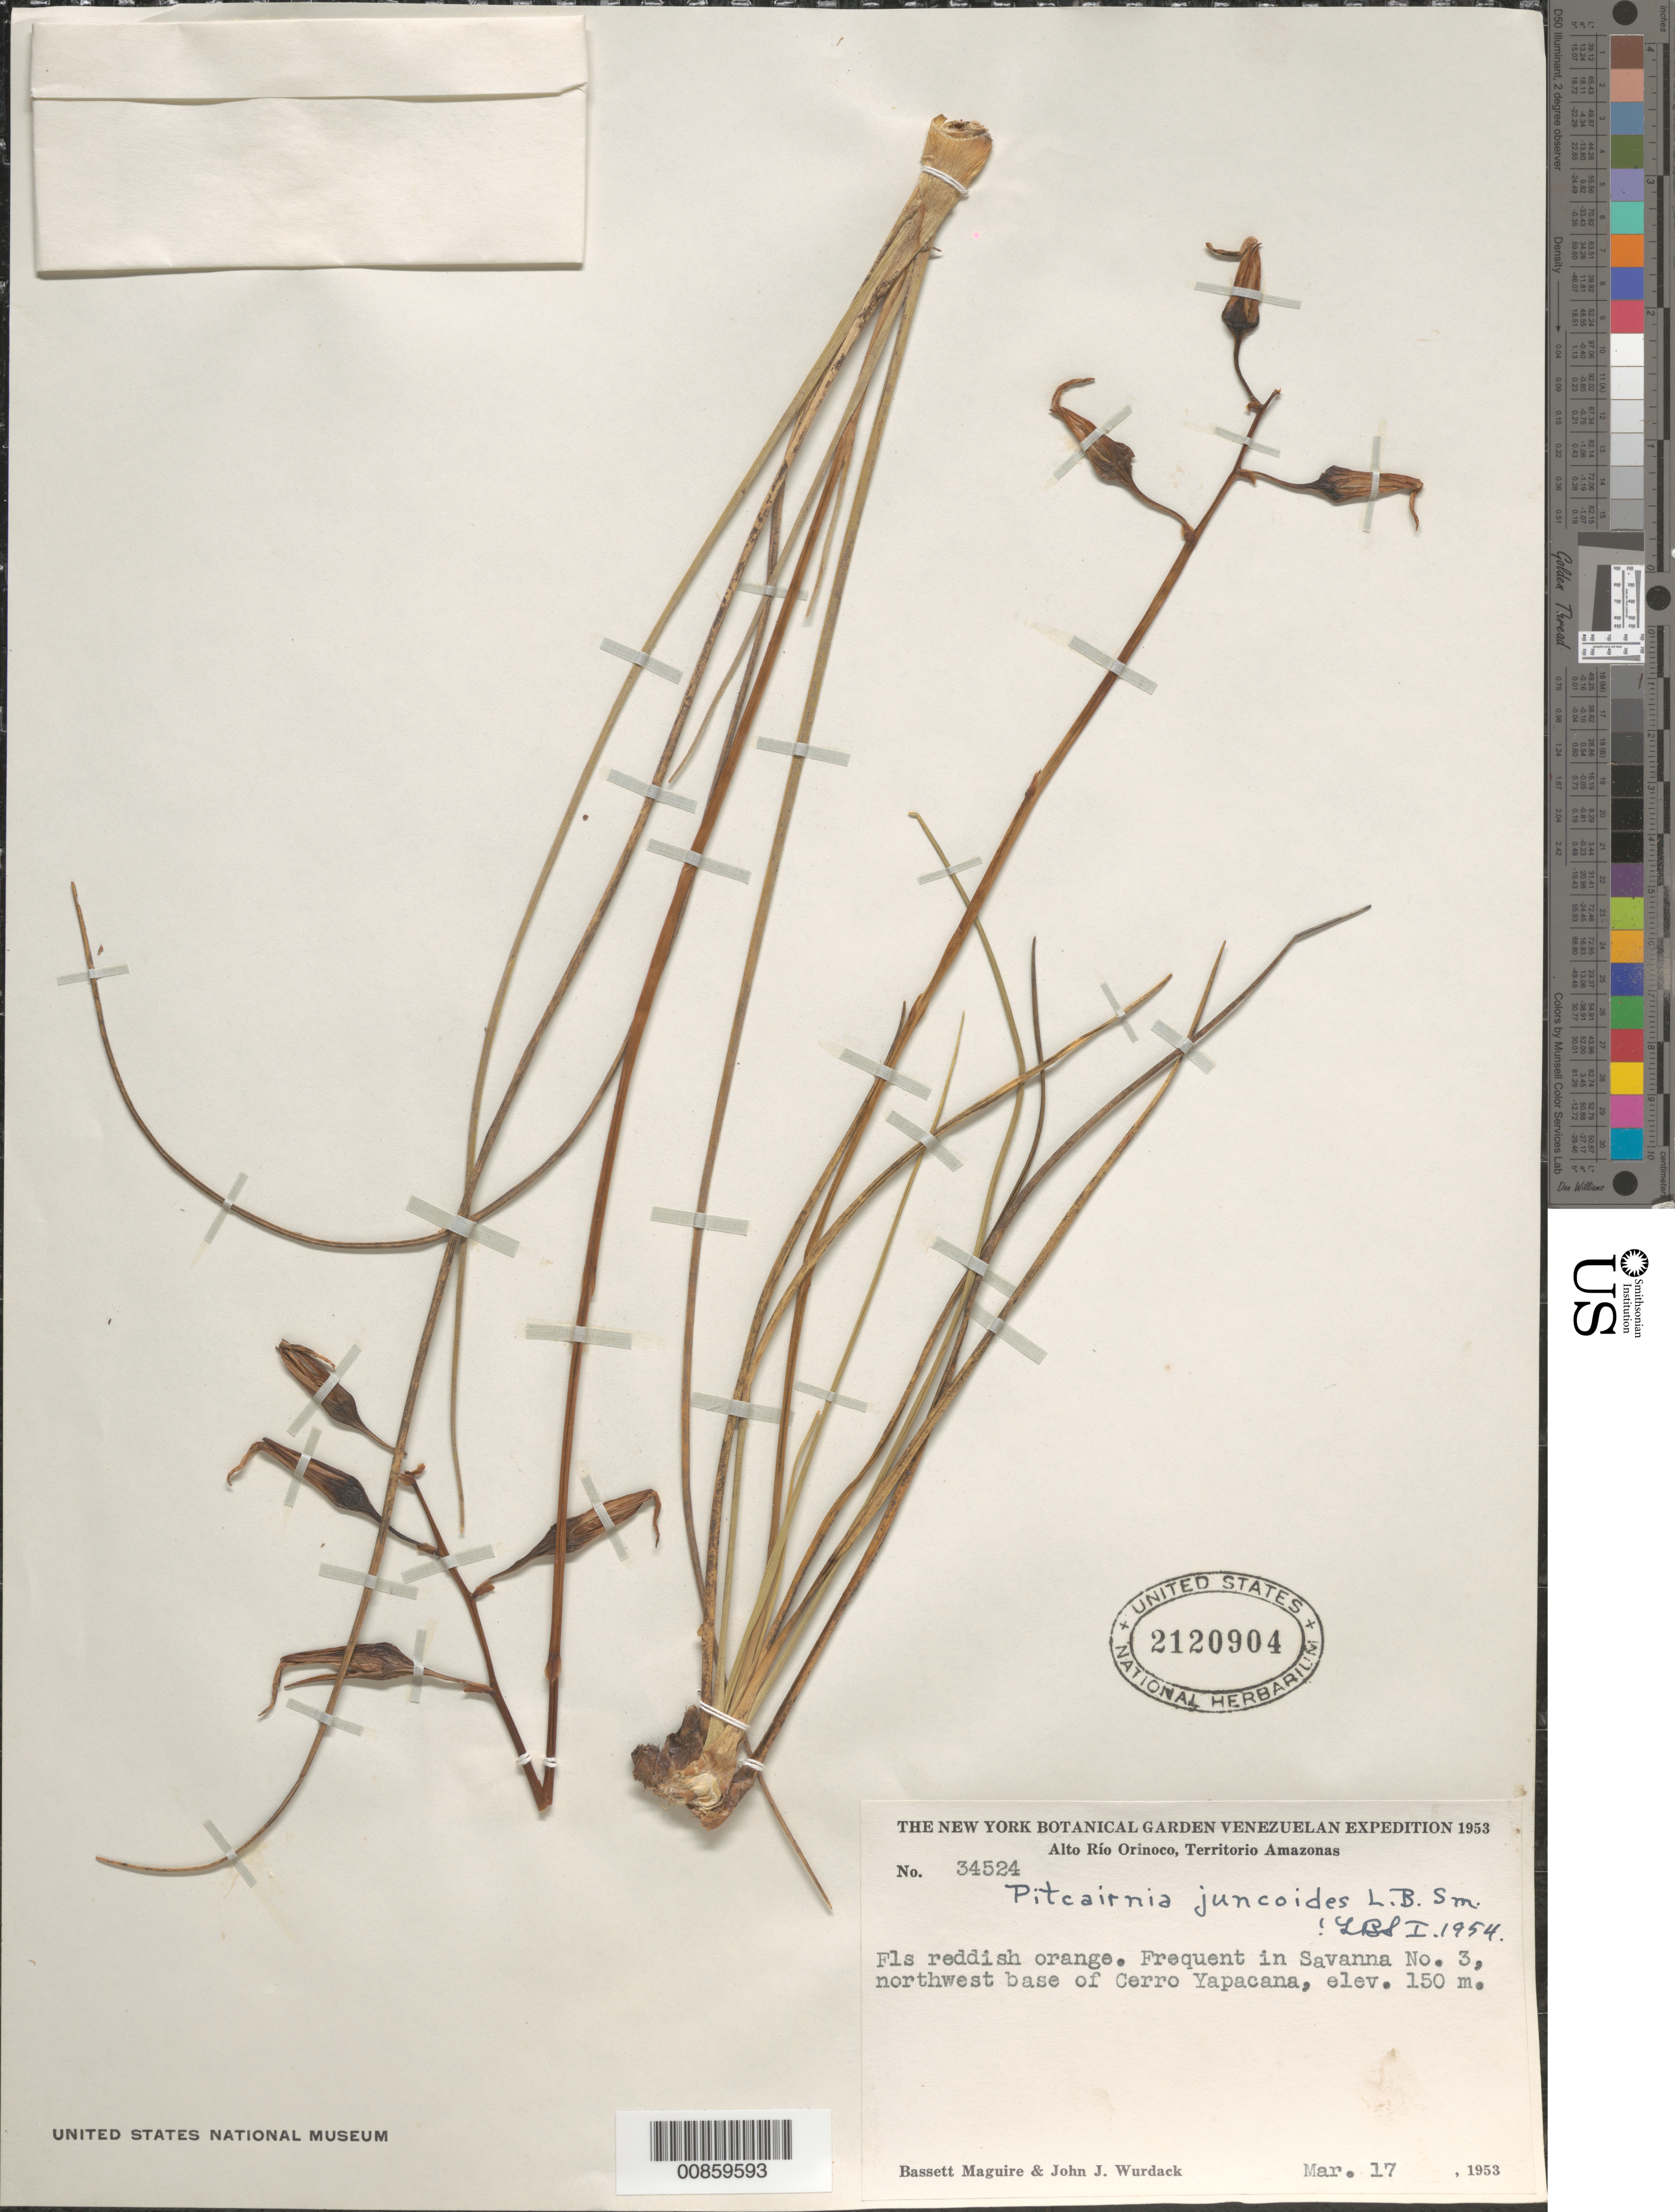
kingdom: Plantae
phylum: Tracheophyta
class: Liliopsida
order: Poales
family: Bromeliaceae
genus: Pitcairnia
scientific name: Pitcairnia juncoides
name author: L.B. Sm.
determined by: Smith, Lyman B., (US), NMNH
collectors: B. Maguire & J. J. Wurdack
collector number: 34524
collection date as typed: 17-Mar-53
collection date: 1953-03-17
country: Venezuela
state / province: Amazonas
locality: Alto Río Orinoco, Cerro Yapacána, NW base, Savanna III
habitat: Savanna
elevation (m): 150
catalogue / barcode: US 2120904